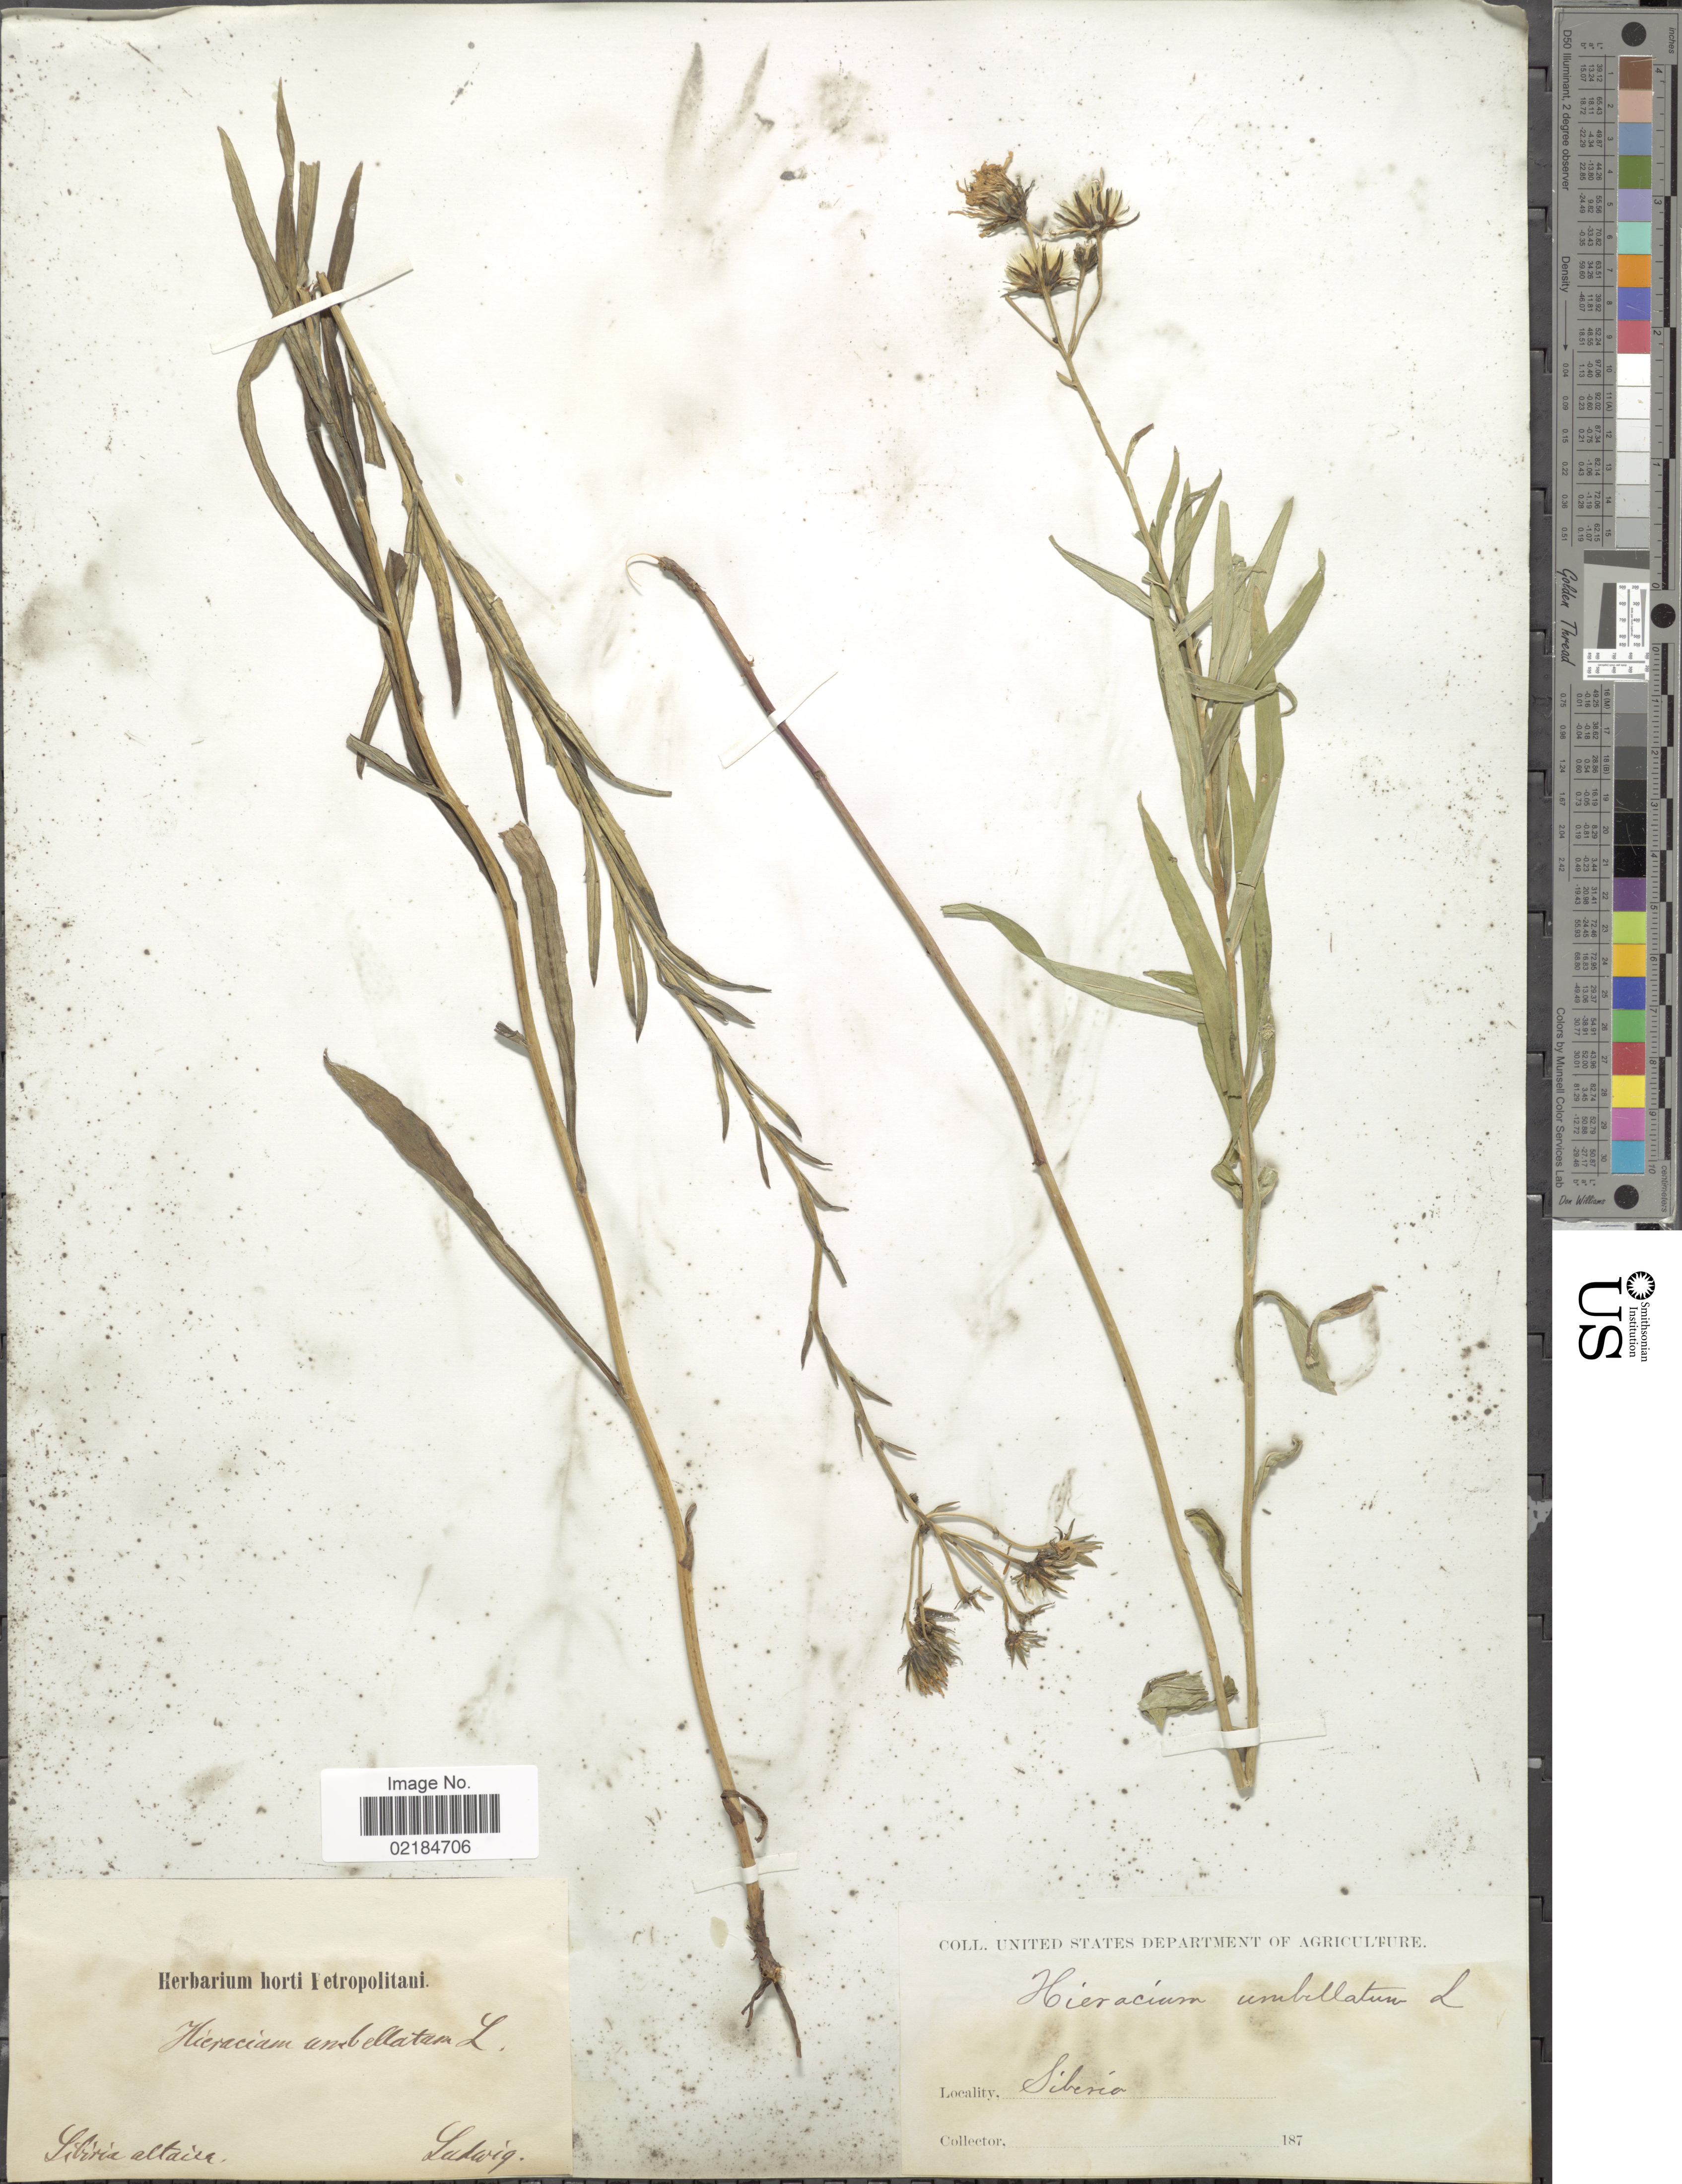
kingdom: Plantae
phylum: Tracheophyta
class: Magnoliopsida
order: Asterales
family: Asteraceae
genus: Hieracium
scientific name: Hieracium umbellatum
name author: L.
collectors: Ludwig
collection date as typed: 187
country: Russian Federation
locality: Siberia altaica